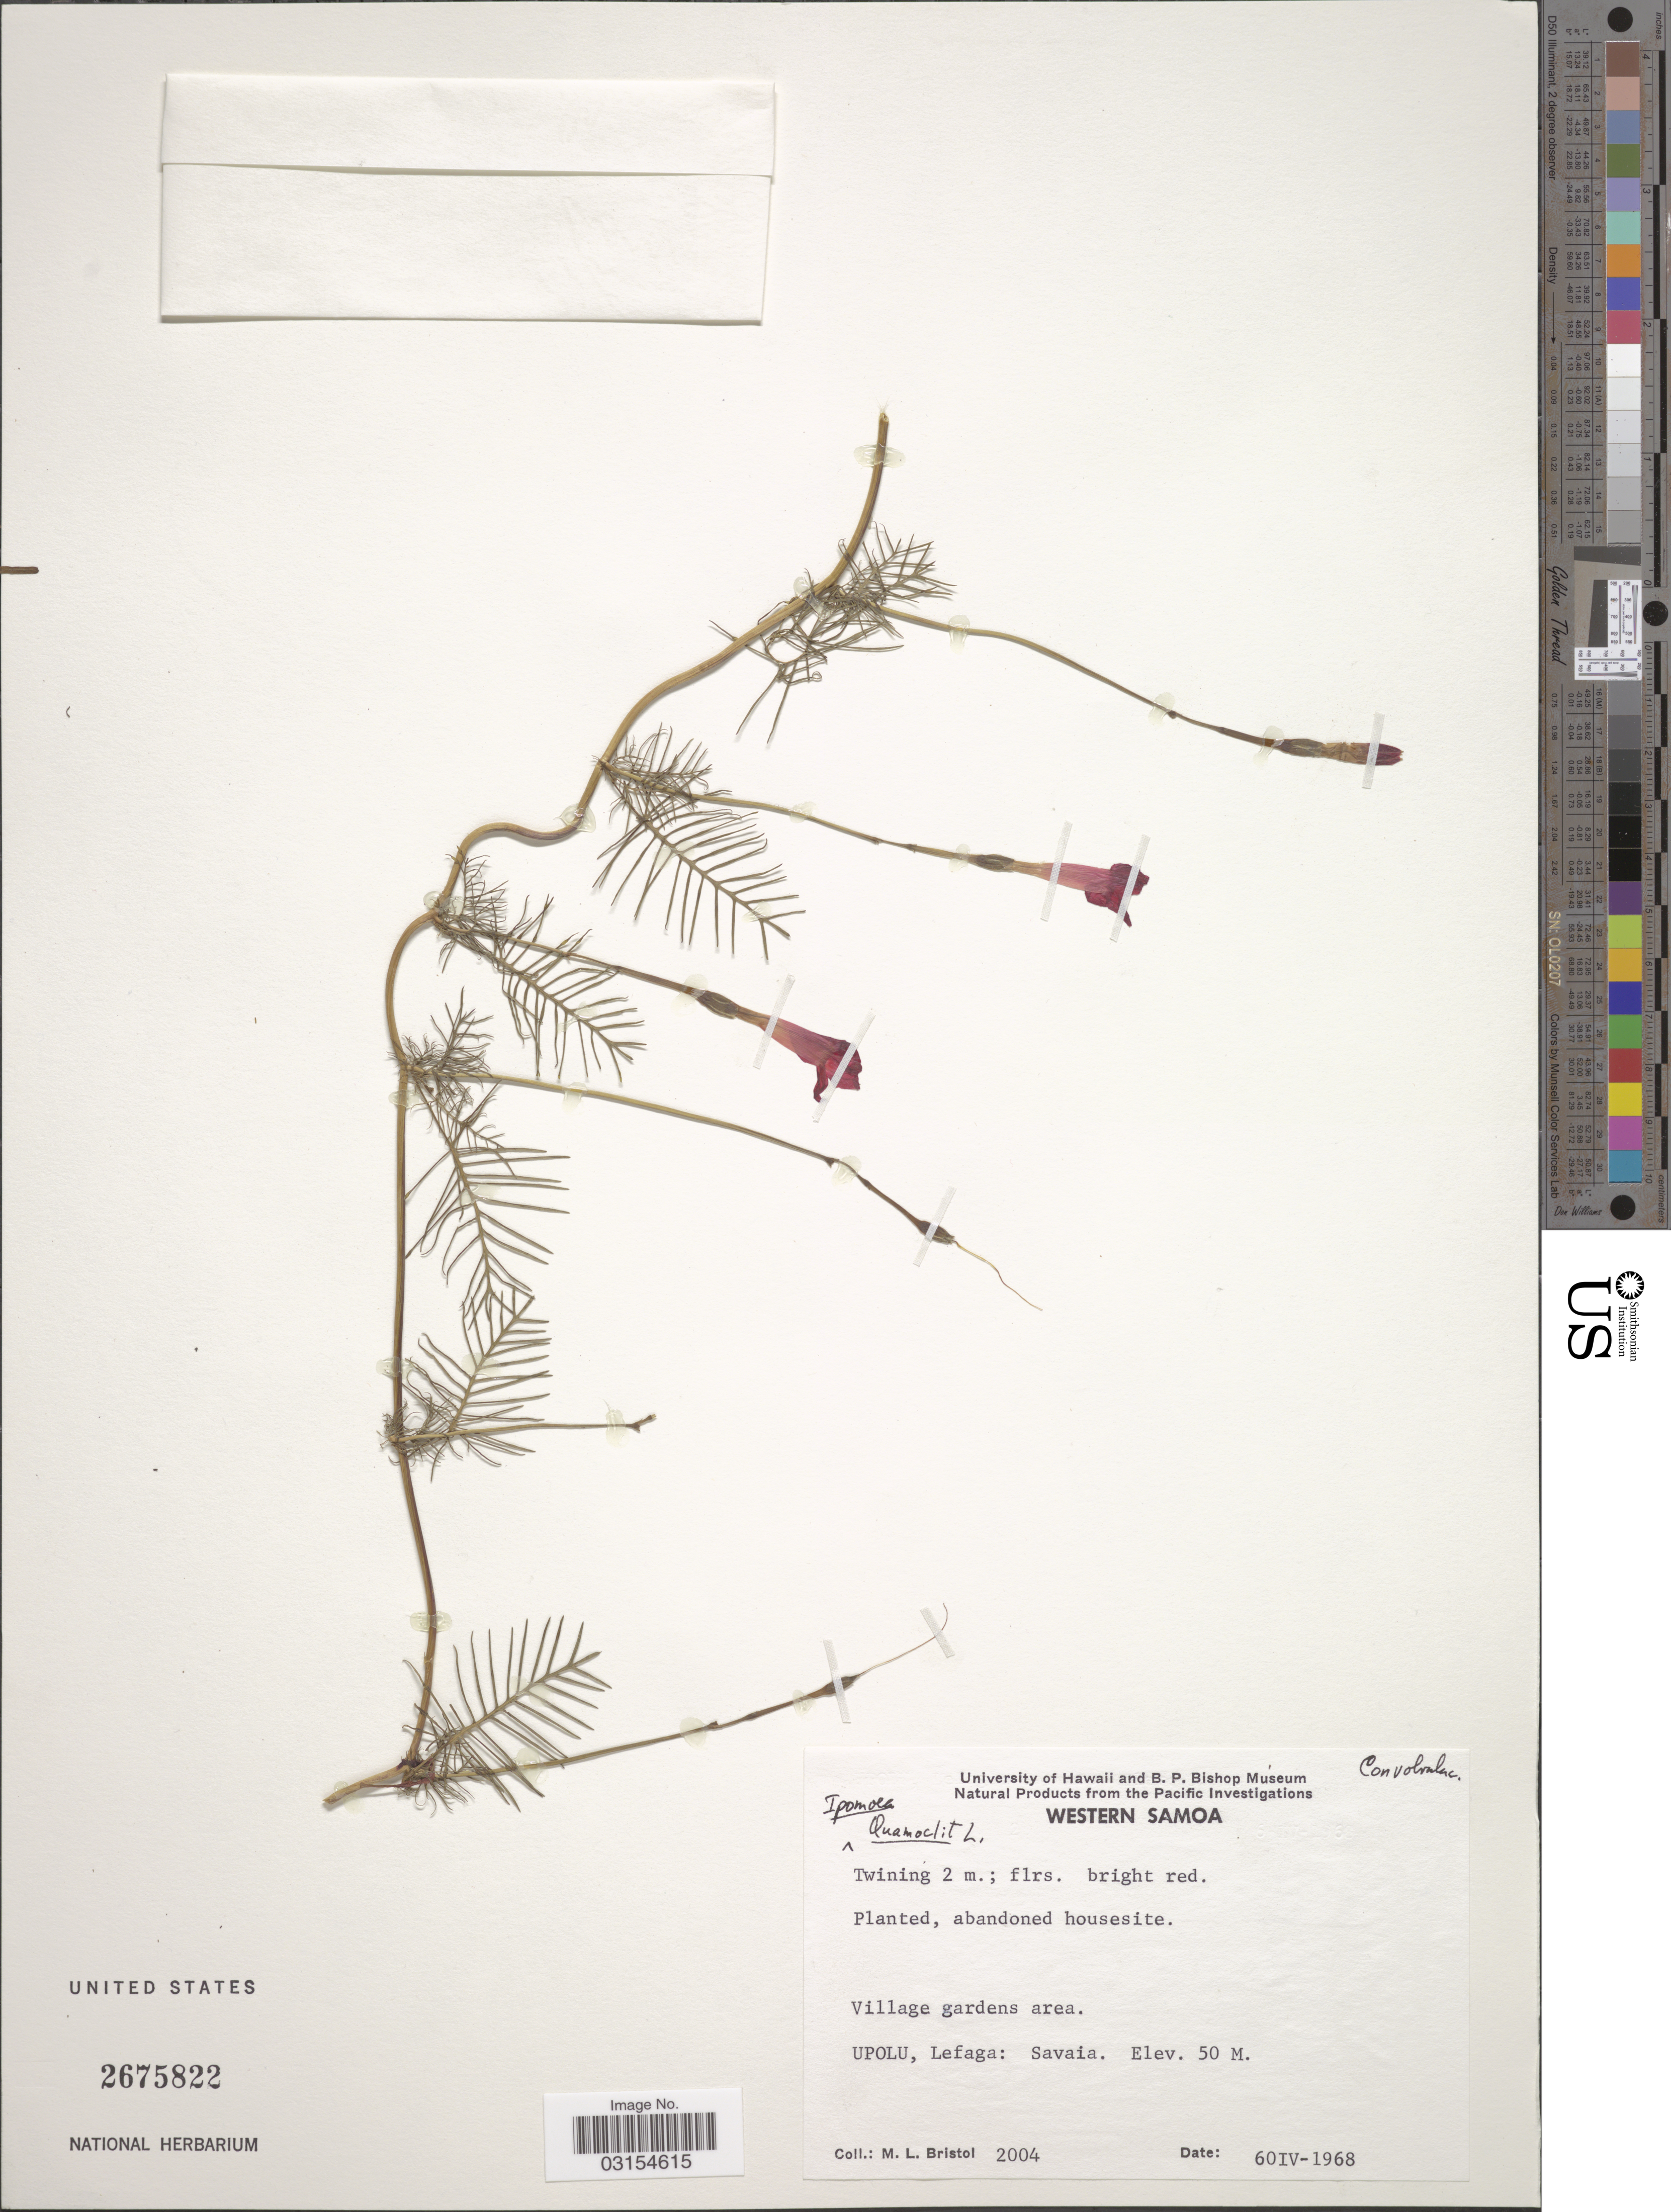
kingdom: Plantae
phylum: Tracheophyta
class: Magnoliopsida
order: Solanales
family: Convolvulaceae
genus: Ipomoea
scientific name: Ipomoea quamoclit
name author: L.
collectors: M. L. Bristol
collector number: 2004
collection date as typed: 60IV-1968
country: Samoa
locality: Upolu, Lefaga: Savaia.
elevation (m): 50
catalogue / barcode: US 2675822